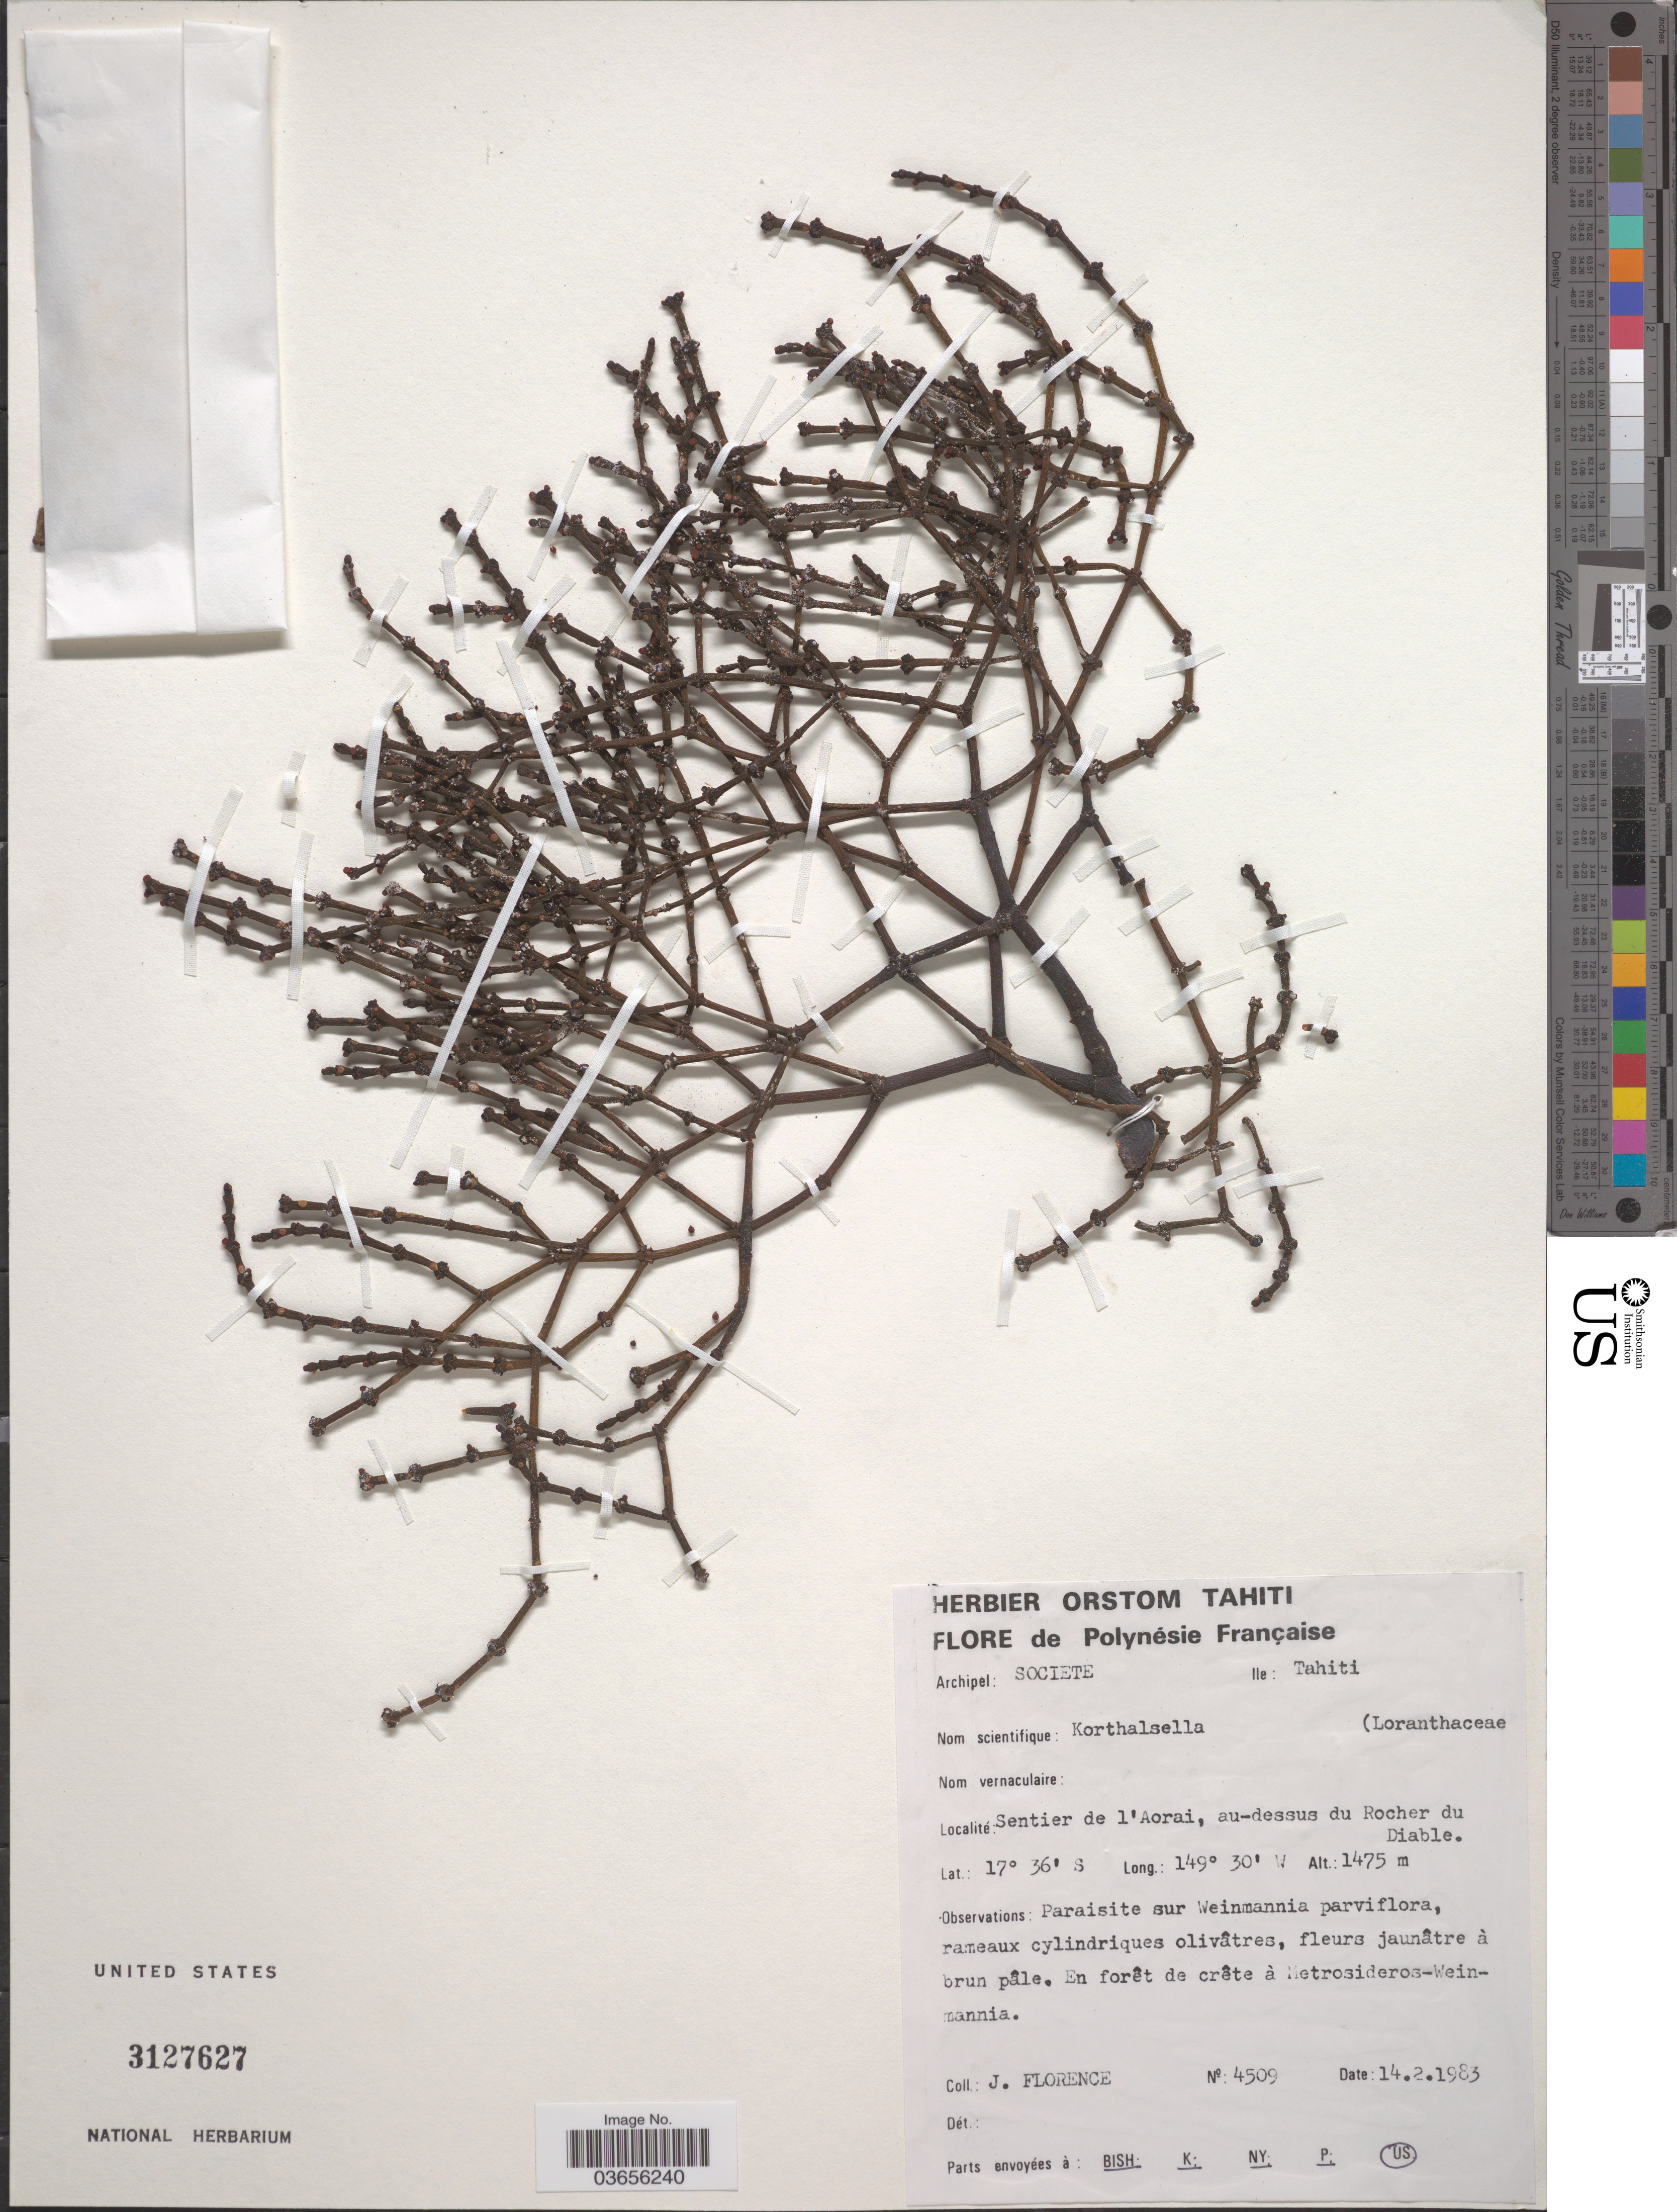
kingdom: Plantae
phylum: Tracheophyta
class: Magnoliopsida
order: Santalales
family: Viscaceae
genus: Viscum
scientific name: Viscum articulatum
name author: Burm. f.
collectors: J. Florence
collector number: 4509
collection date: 1983-02-14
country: French Polynesia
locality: Polynésie Française. Archipel: Societe. Ile: Tahiti. Sentier de l'Aorai, au-dessus du Rocher du Diable.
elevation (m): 1475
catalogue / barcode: US 3127627